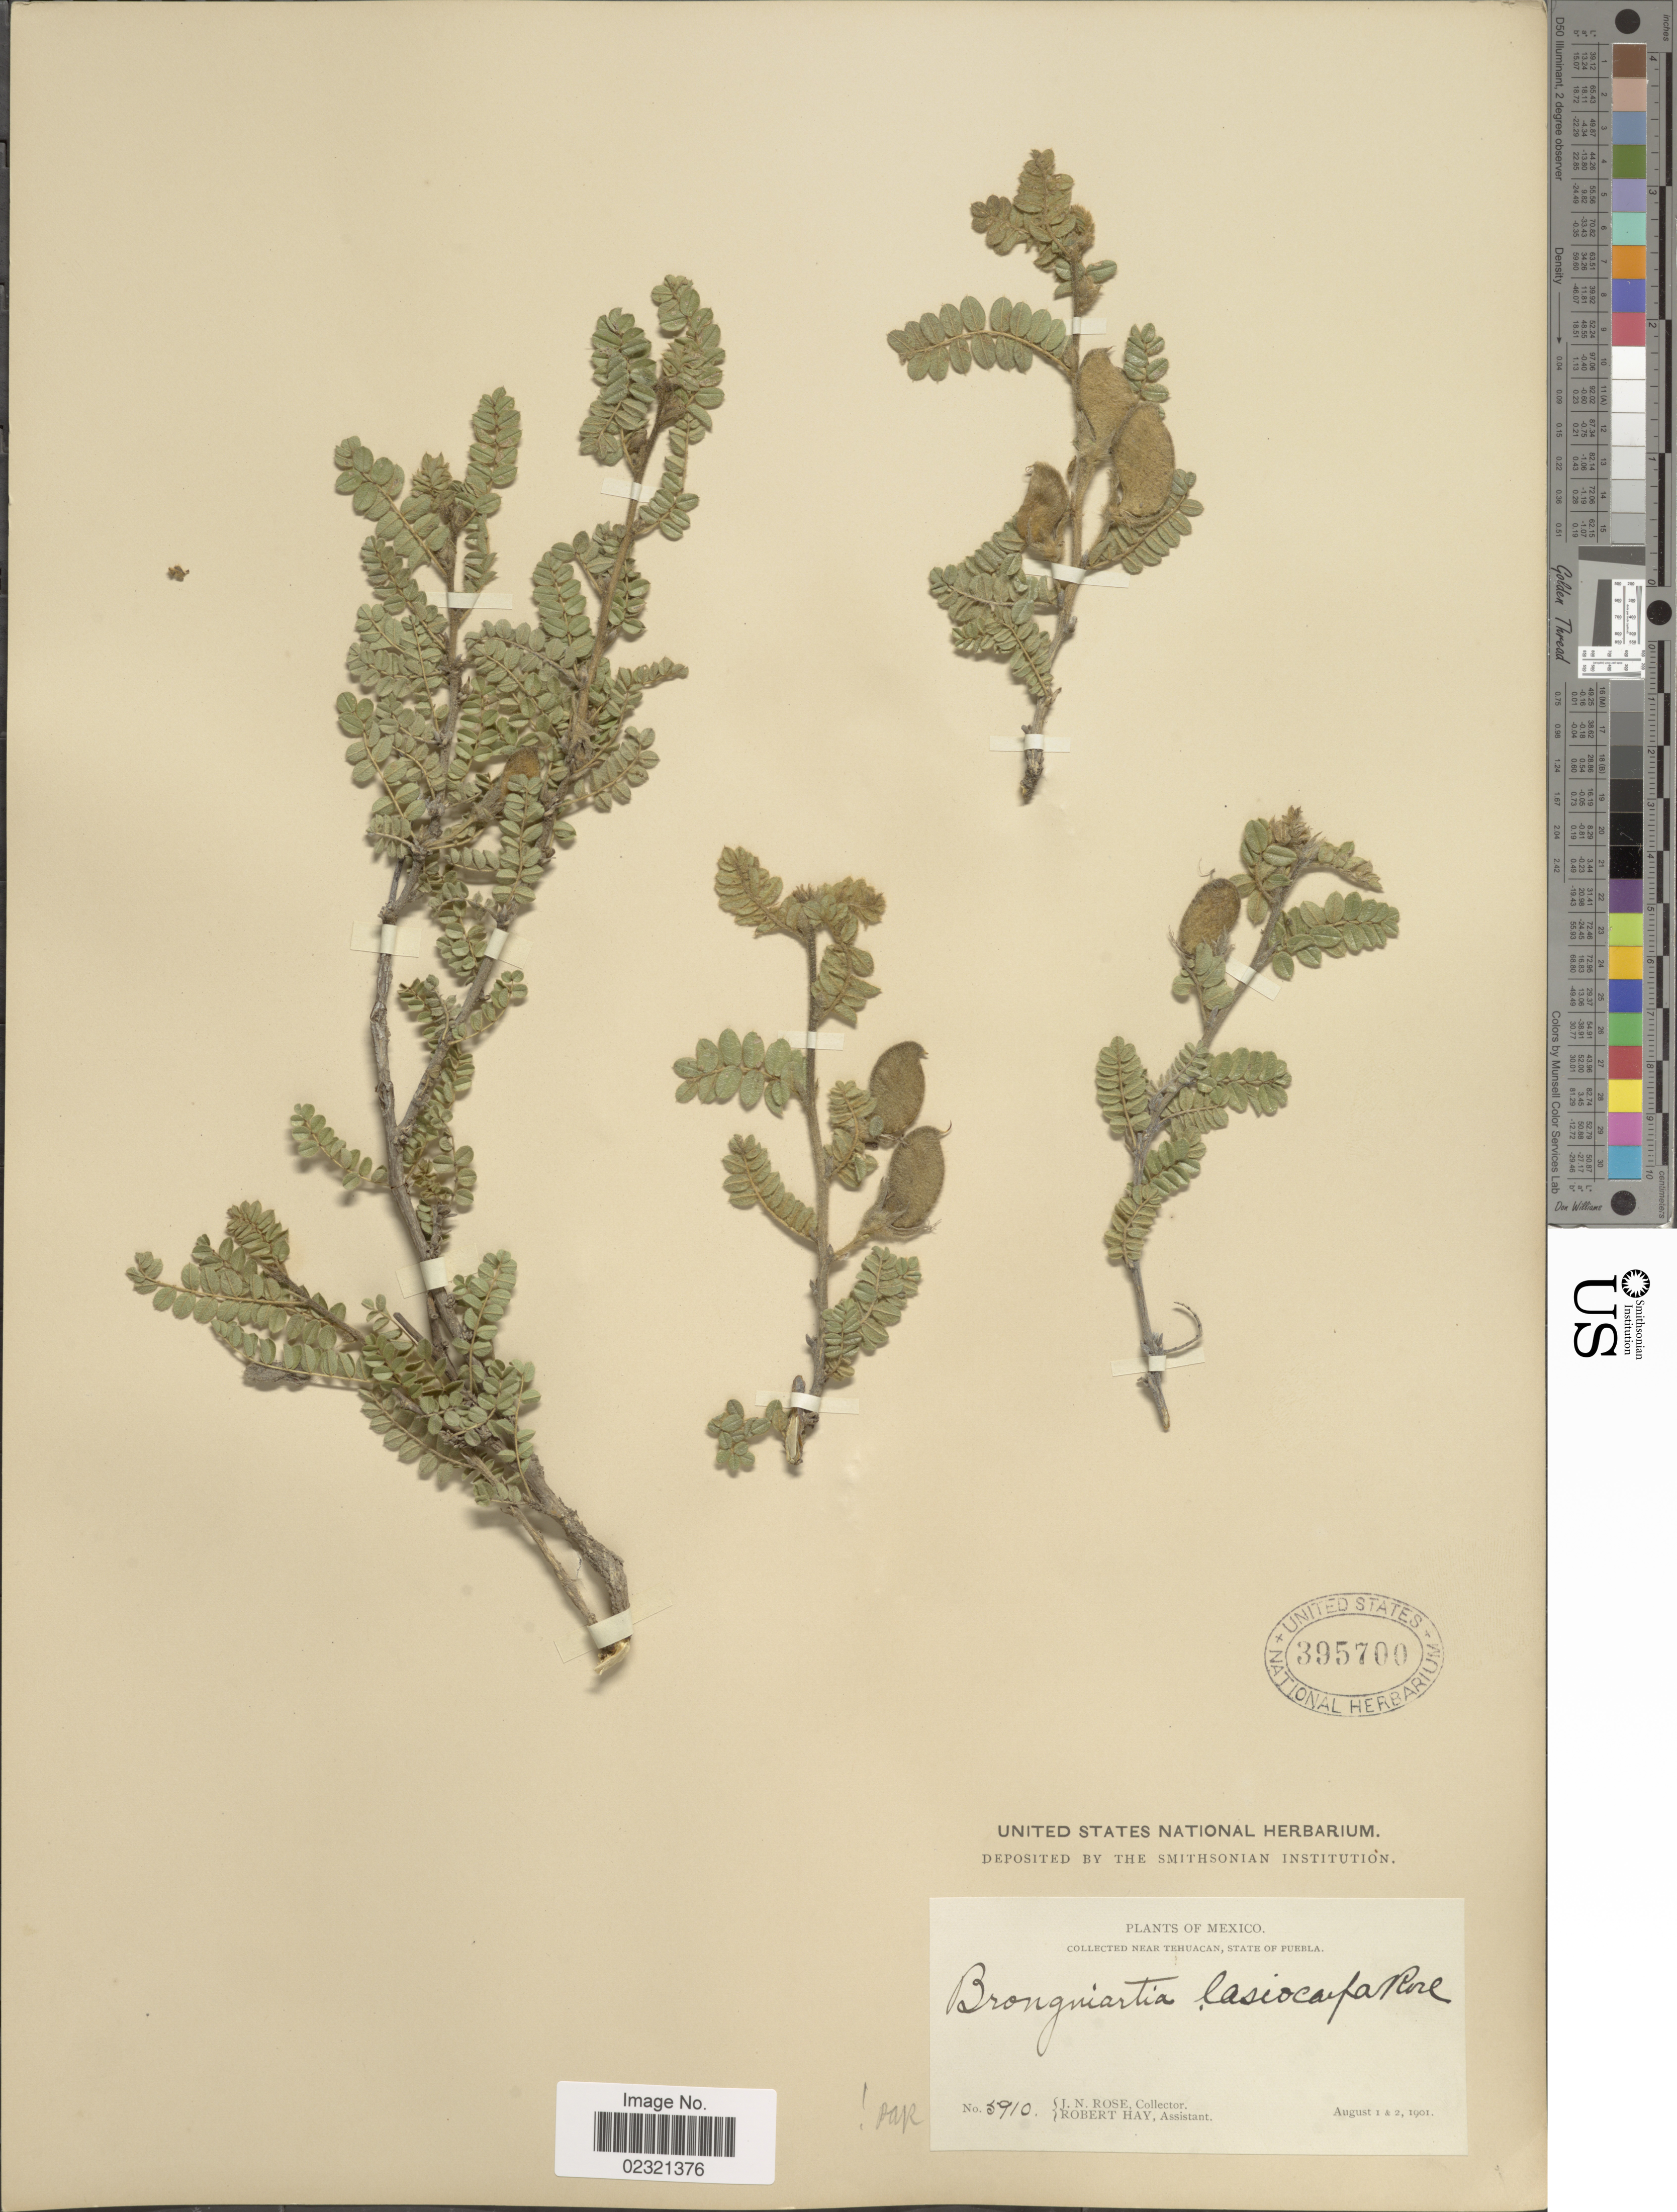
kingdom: Plantae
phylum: Tracheophyta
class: Magnoliopsida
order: Fabales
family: Fabaceae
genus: Brongniartia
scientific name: Brongniartia oligosperma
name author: Baill.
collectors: J. N. Rose & R. Hay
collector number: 5910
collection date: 1901-08-01/1901-08-02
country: Mexico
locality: Near Tehuacan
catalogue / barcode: US 395700